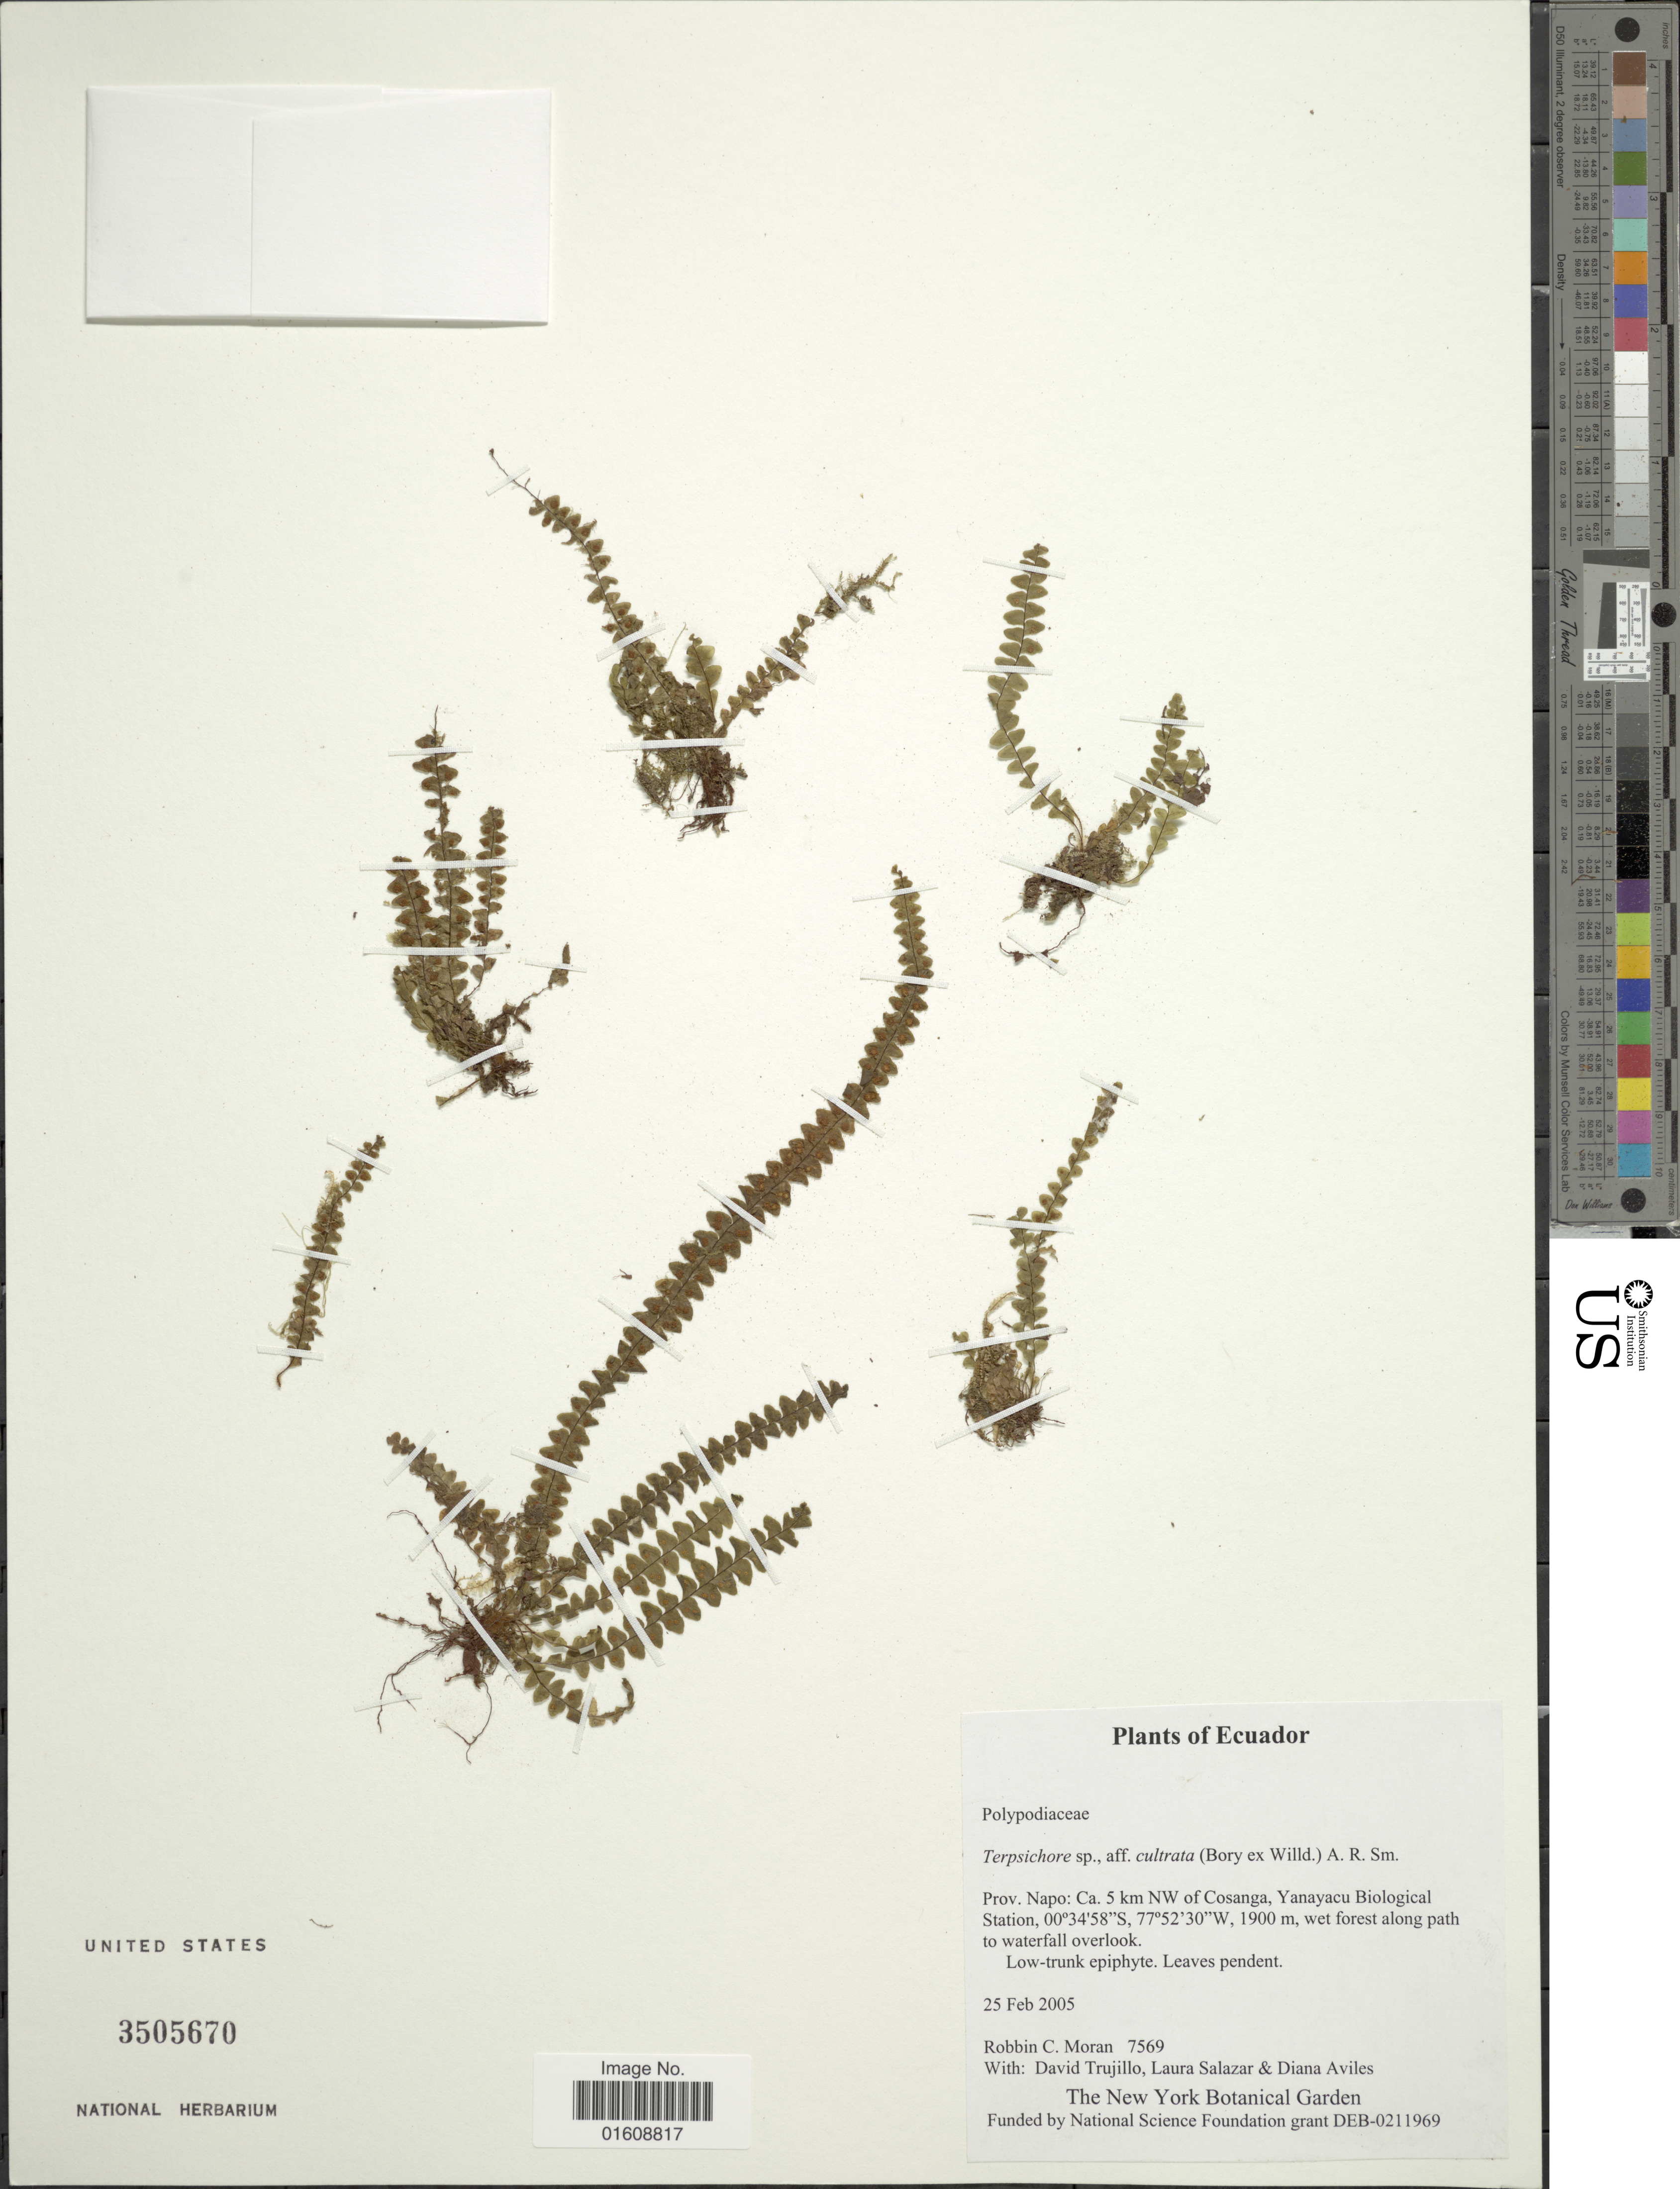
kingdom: Plantae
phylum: Tracheophyta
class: Polypodiopsida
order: Polypodiales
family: Polypodiaceae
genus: Alansmia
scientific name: Alansmia cultrata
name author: (Bory ex Willd.) Moguel & M. Kessler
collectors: R. C. Moran, D. Trujillo, L. Salazar & D. Aviles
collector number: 7569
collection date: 2005-02-25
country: Ecuador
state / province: Napo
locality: Ca. 5 km NW of Cosanga, Yanayacu Biological Station, wet forest along path to waterfall overlook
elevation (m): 1900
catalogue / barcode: US 3505670